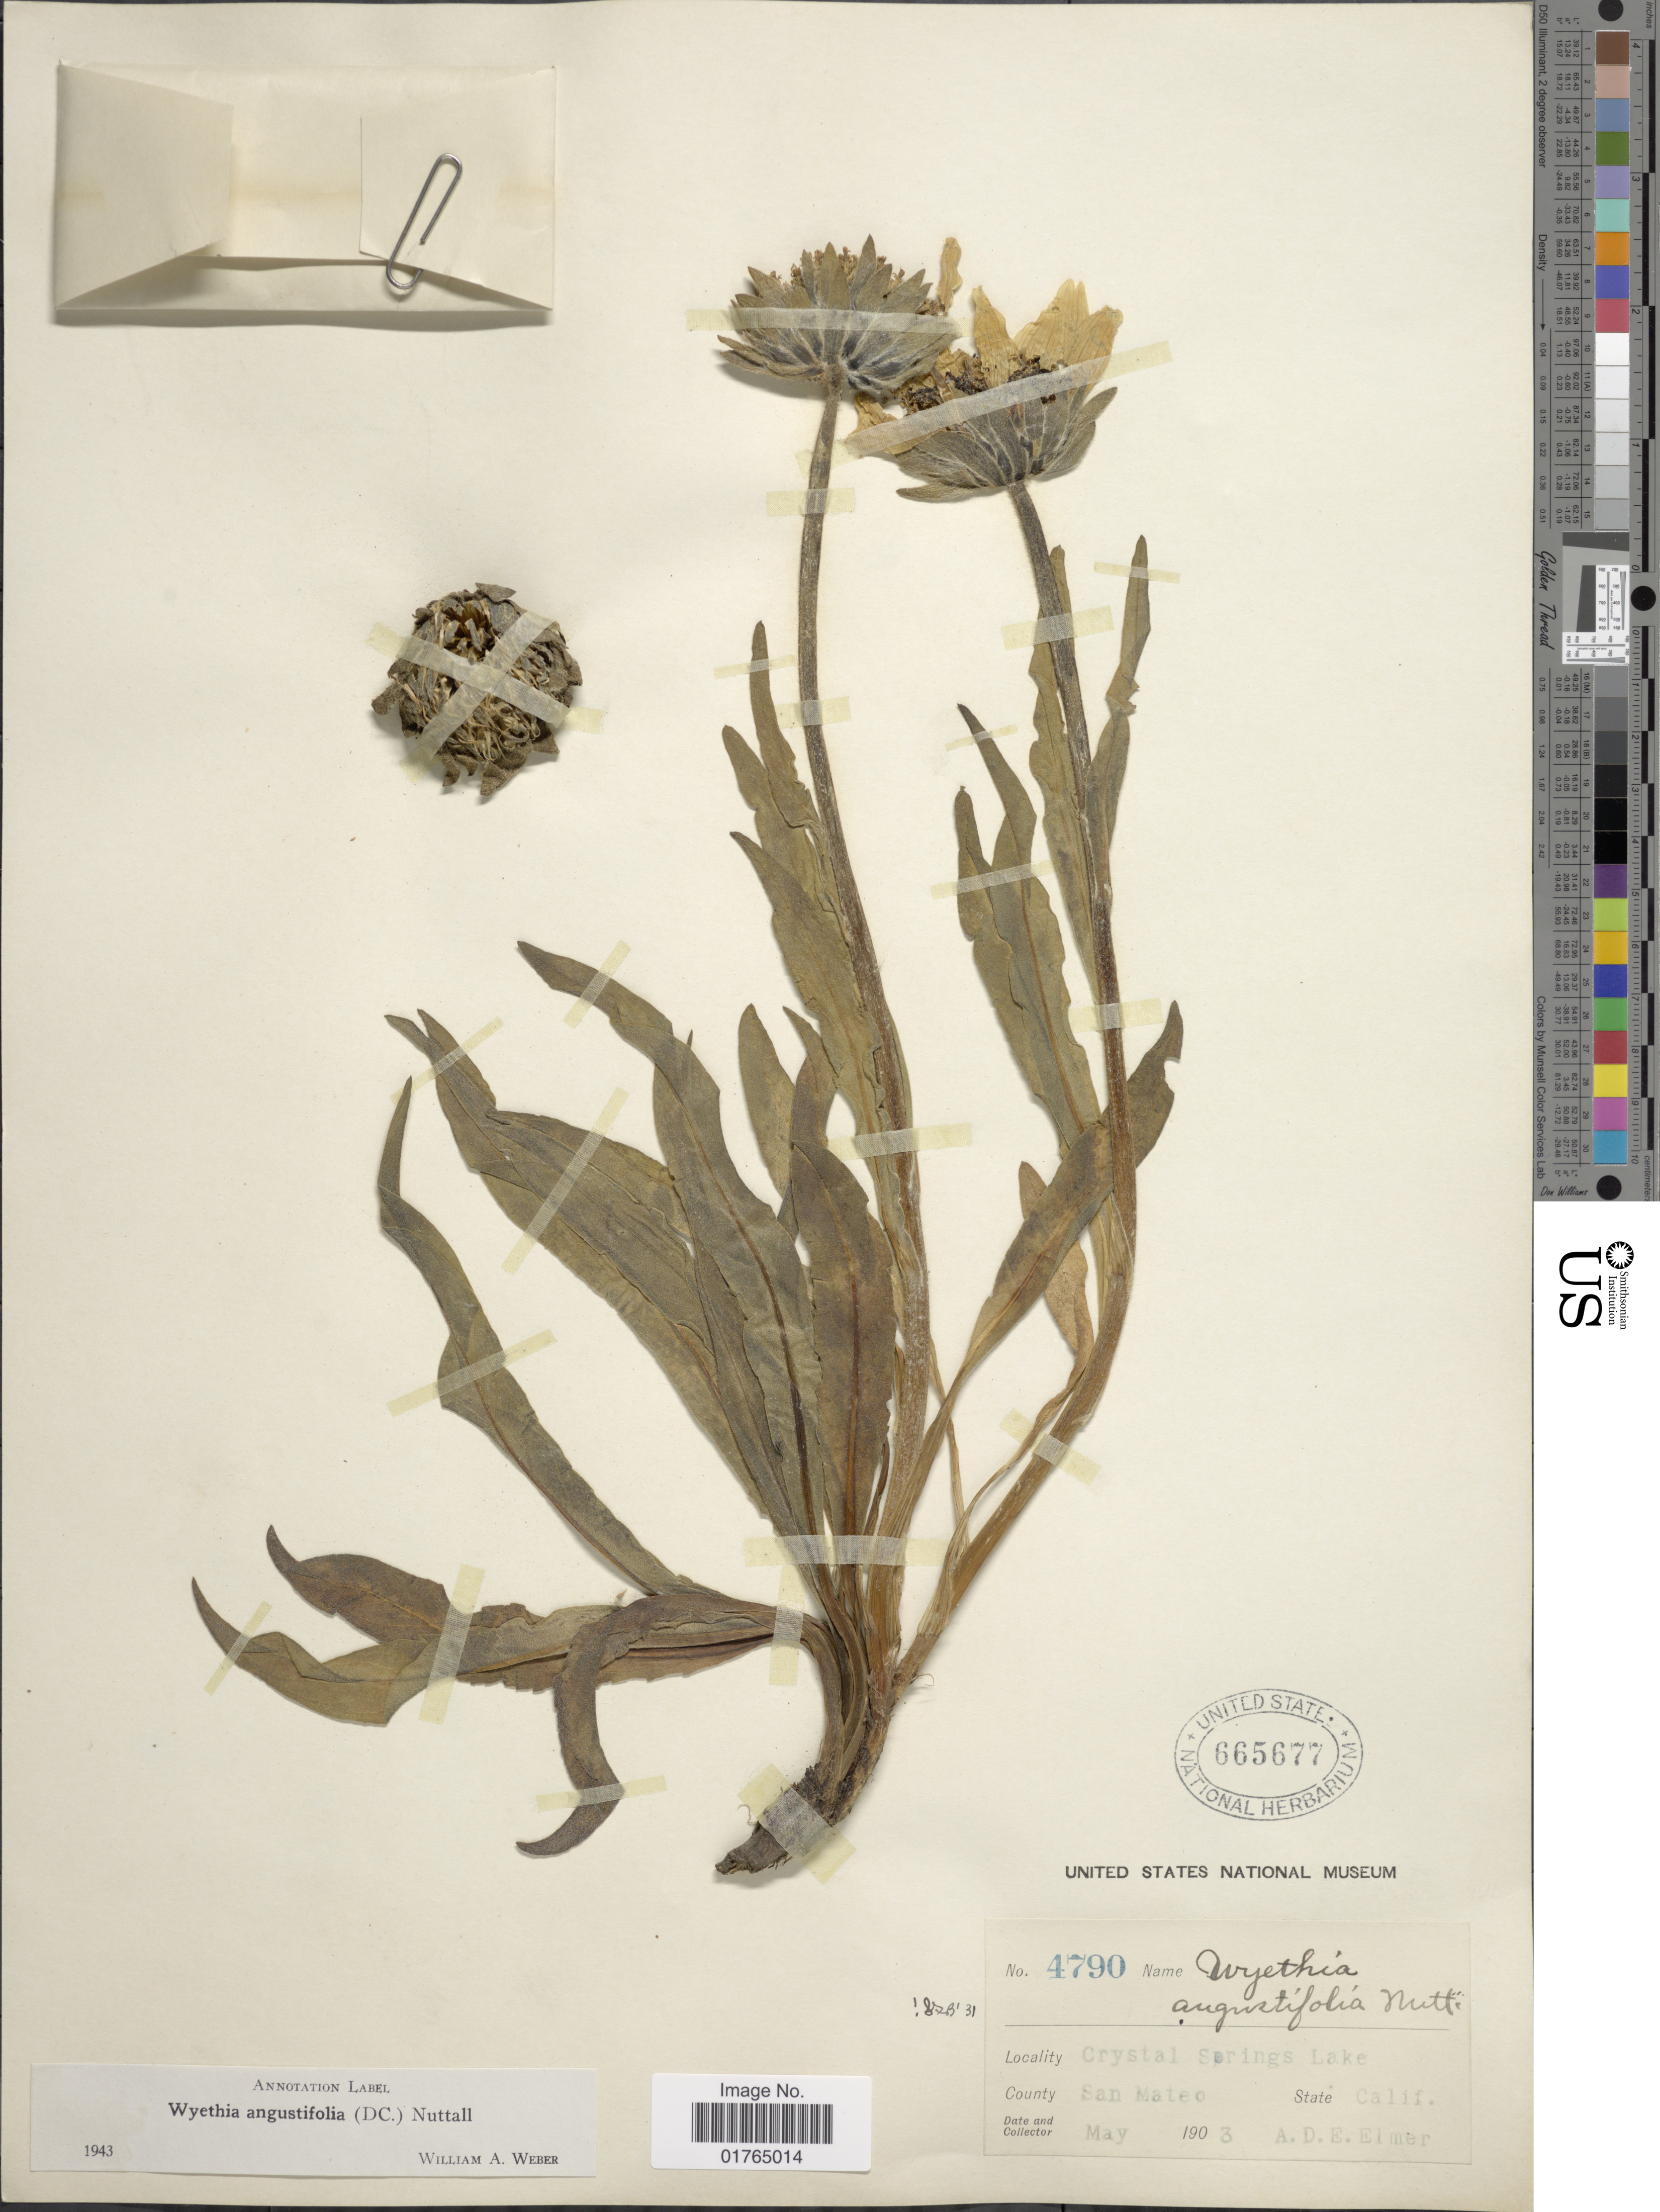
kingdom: Plantae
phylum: Tracheophyta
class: Magnoliopsida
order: Asterales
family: Asteraceae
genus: Wyethia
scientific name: Wyethia angustifolia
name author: (DC.) Nutt.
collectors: A. D. E. Elmer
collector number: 4790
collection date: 1903-05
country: United States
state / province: California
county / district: San Mateo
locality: Crystal Springs Lake, County San Mateo, State Calif.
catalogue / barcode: US 665677